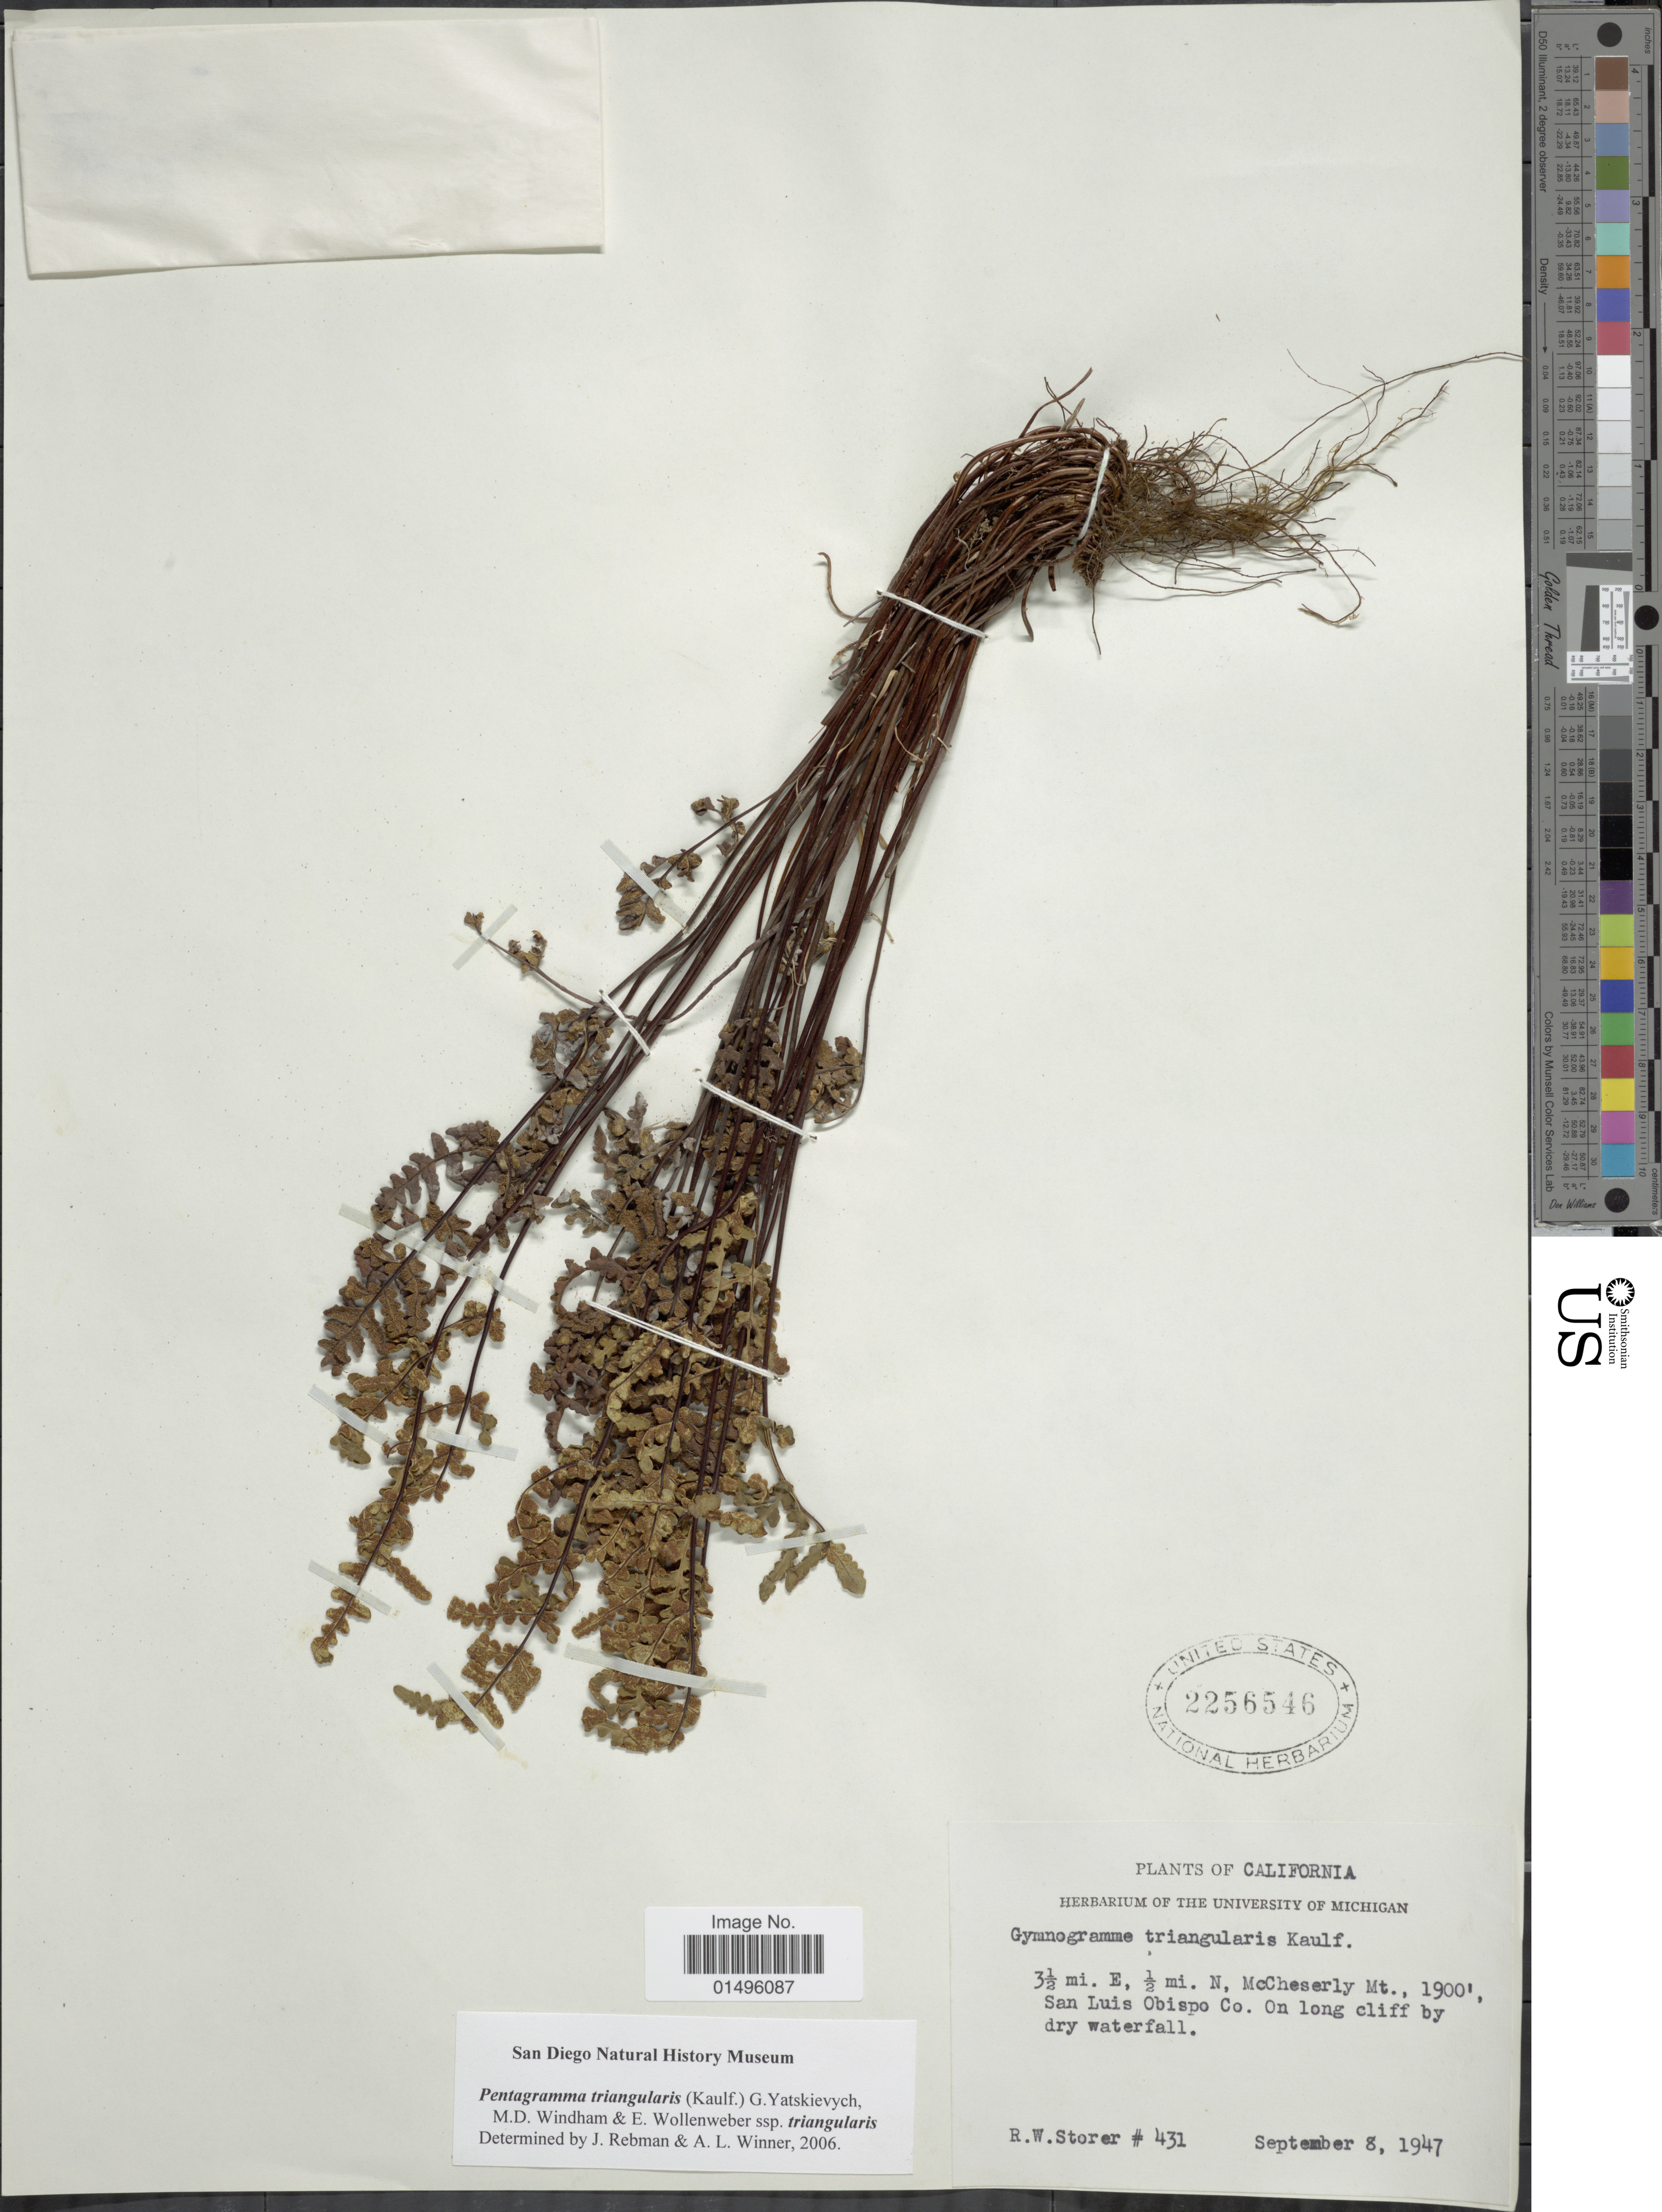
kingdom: Plantae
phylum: Tracheophyta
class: Polypodiopsida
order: Polypodiales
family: Pteridaceae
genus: Pentagramma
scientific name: Pentagramma triangularis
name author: (Kaulf.) Yatsk. et al.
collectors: R. Storer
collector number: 431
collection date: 1947-09-08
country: United States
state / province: California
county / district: San Luis Obispo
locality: California, 3½ mi. E. ½ mi. N. McCheserly Mt., San Luis Obispo Co. on long cliff by dry waterfall.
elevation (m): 579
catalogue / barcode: US 2256546